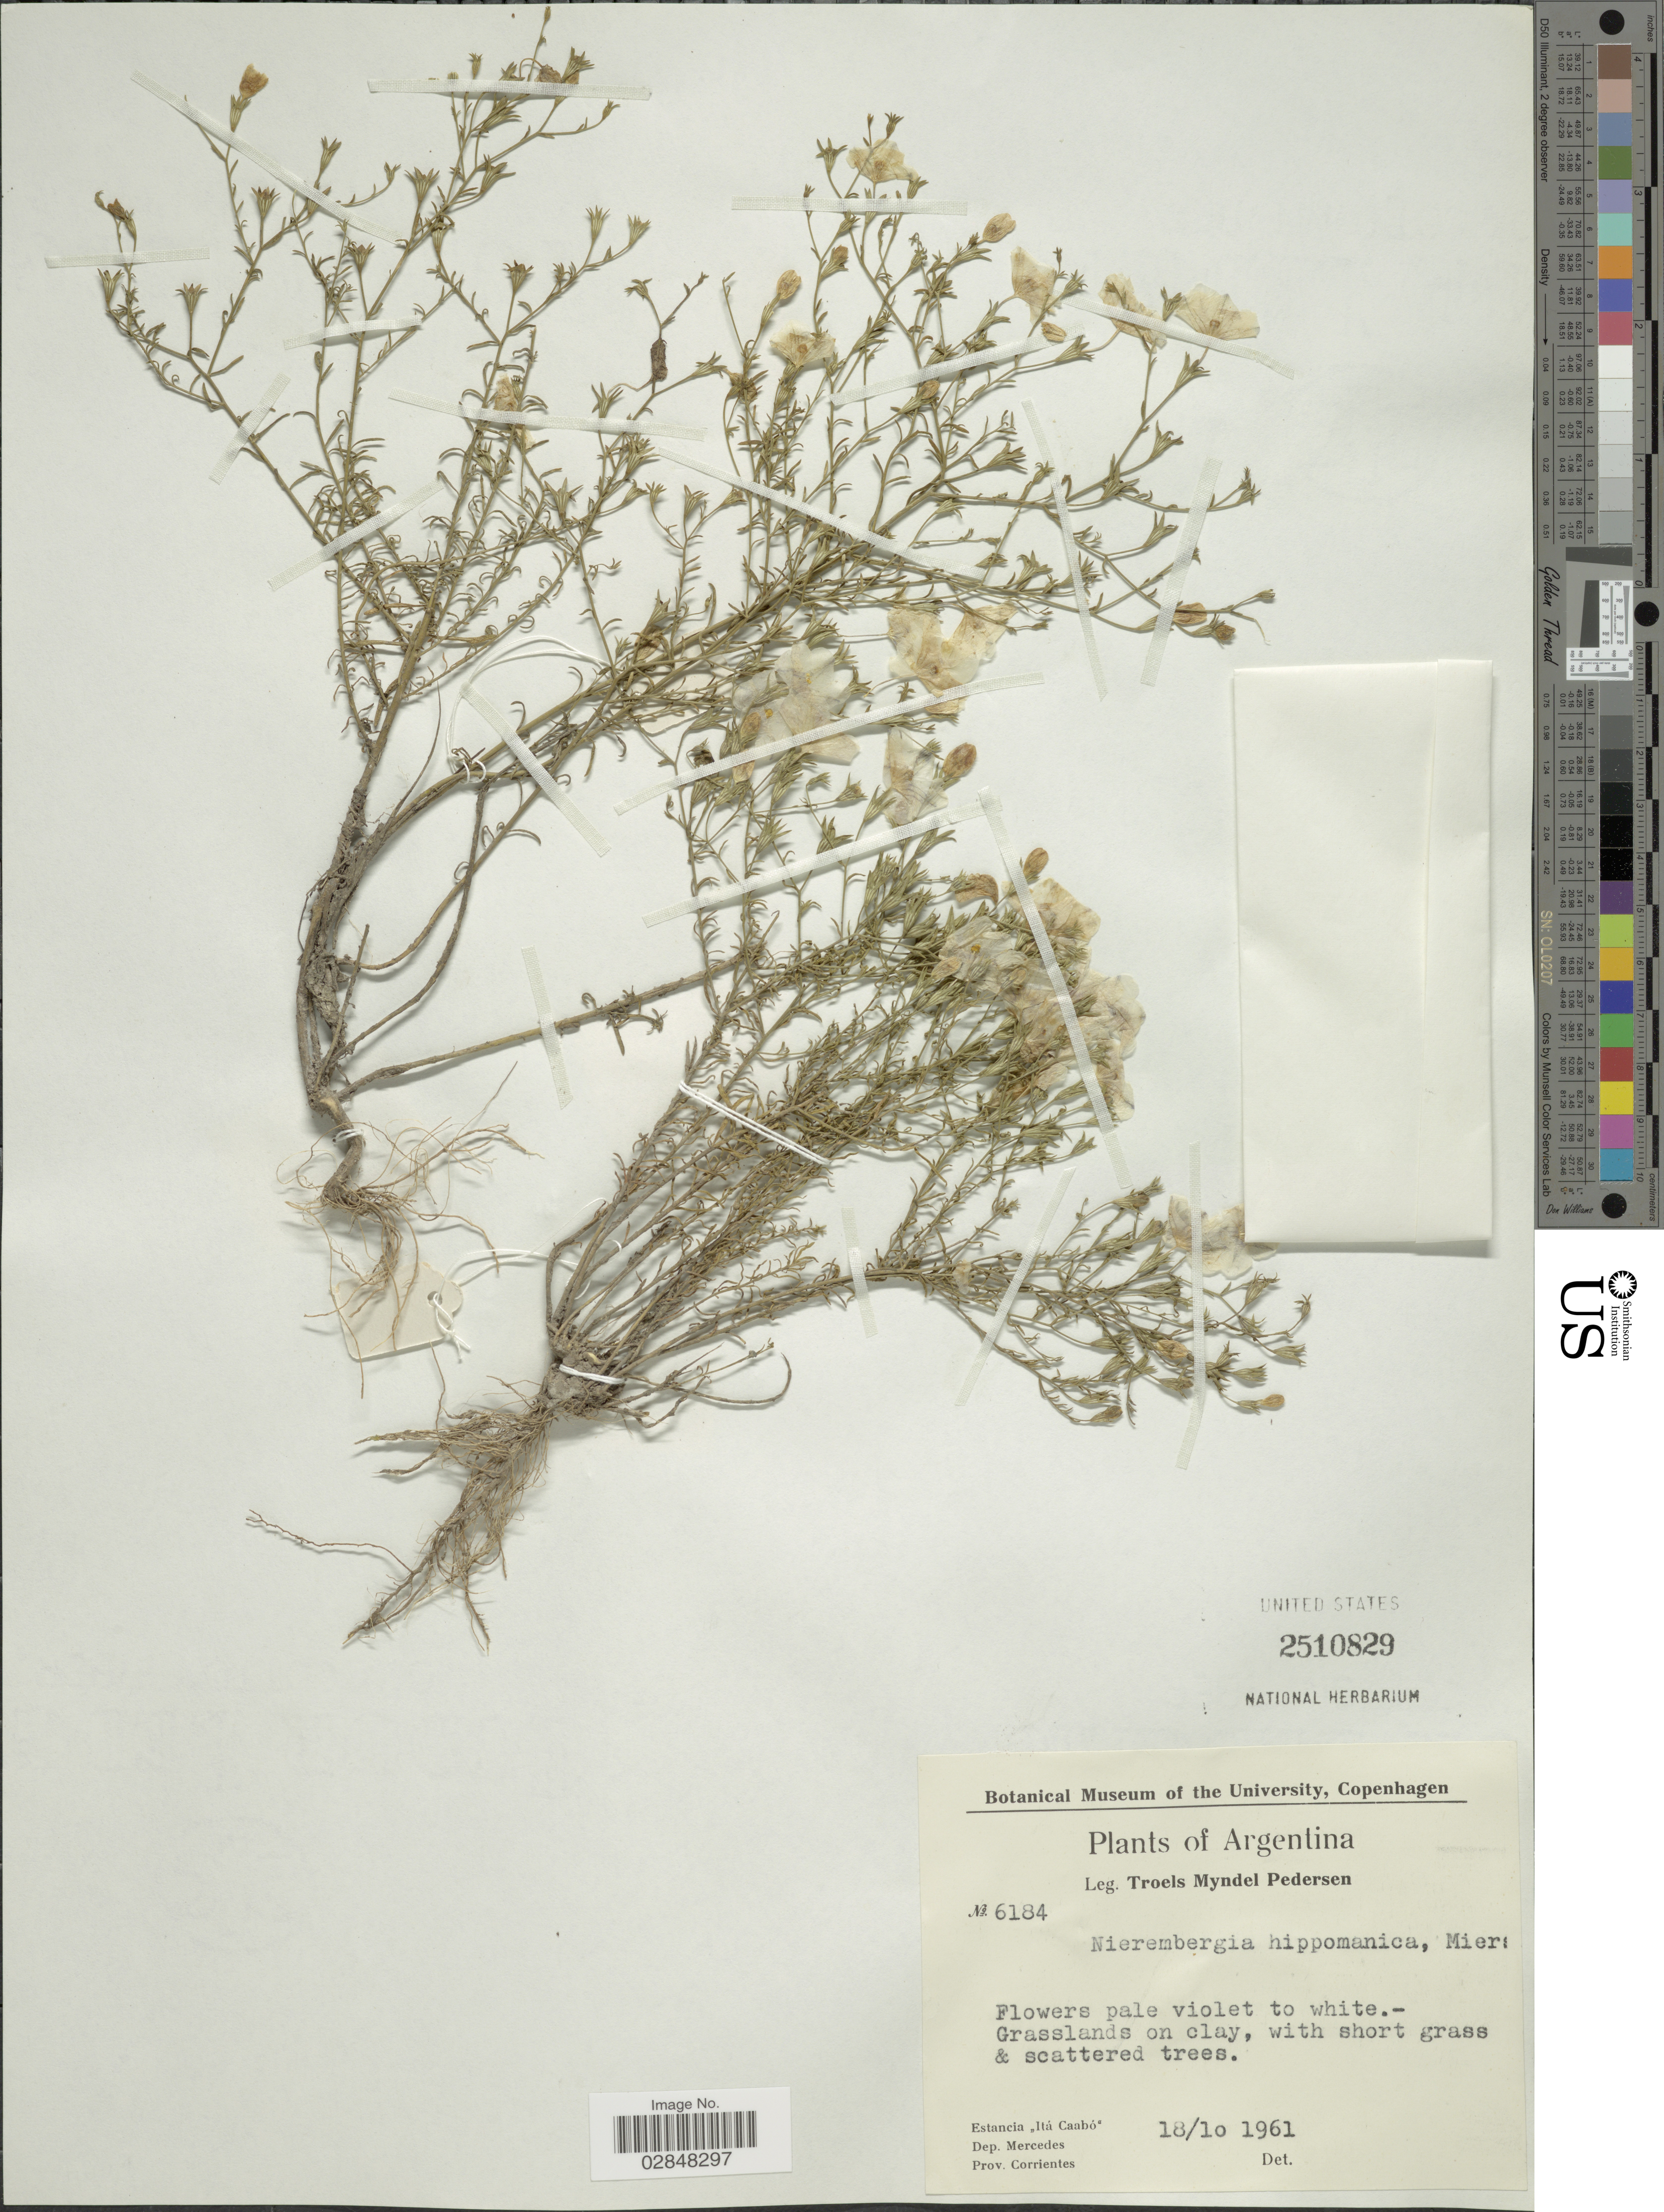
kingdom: Plantae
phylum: Tracheophyta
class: Magnoliopsida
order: Solanales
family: Solanaceae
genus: Nierembergia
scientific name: Nierembergia linariifolia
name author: Graham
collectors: T. Pederson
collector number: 6184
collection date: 1961-10-18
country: Argentina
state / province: Corrientes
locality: Estancia "Itá Caabó". Dep. Mercedes.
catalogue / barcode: US 2510829